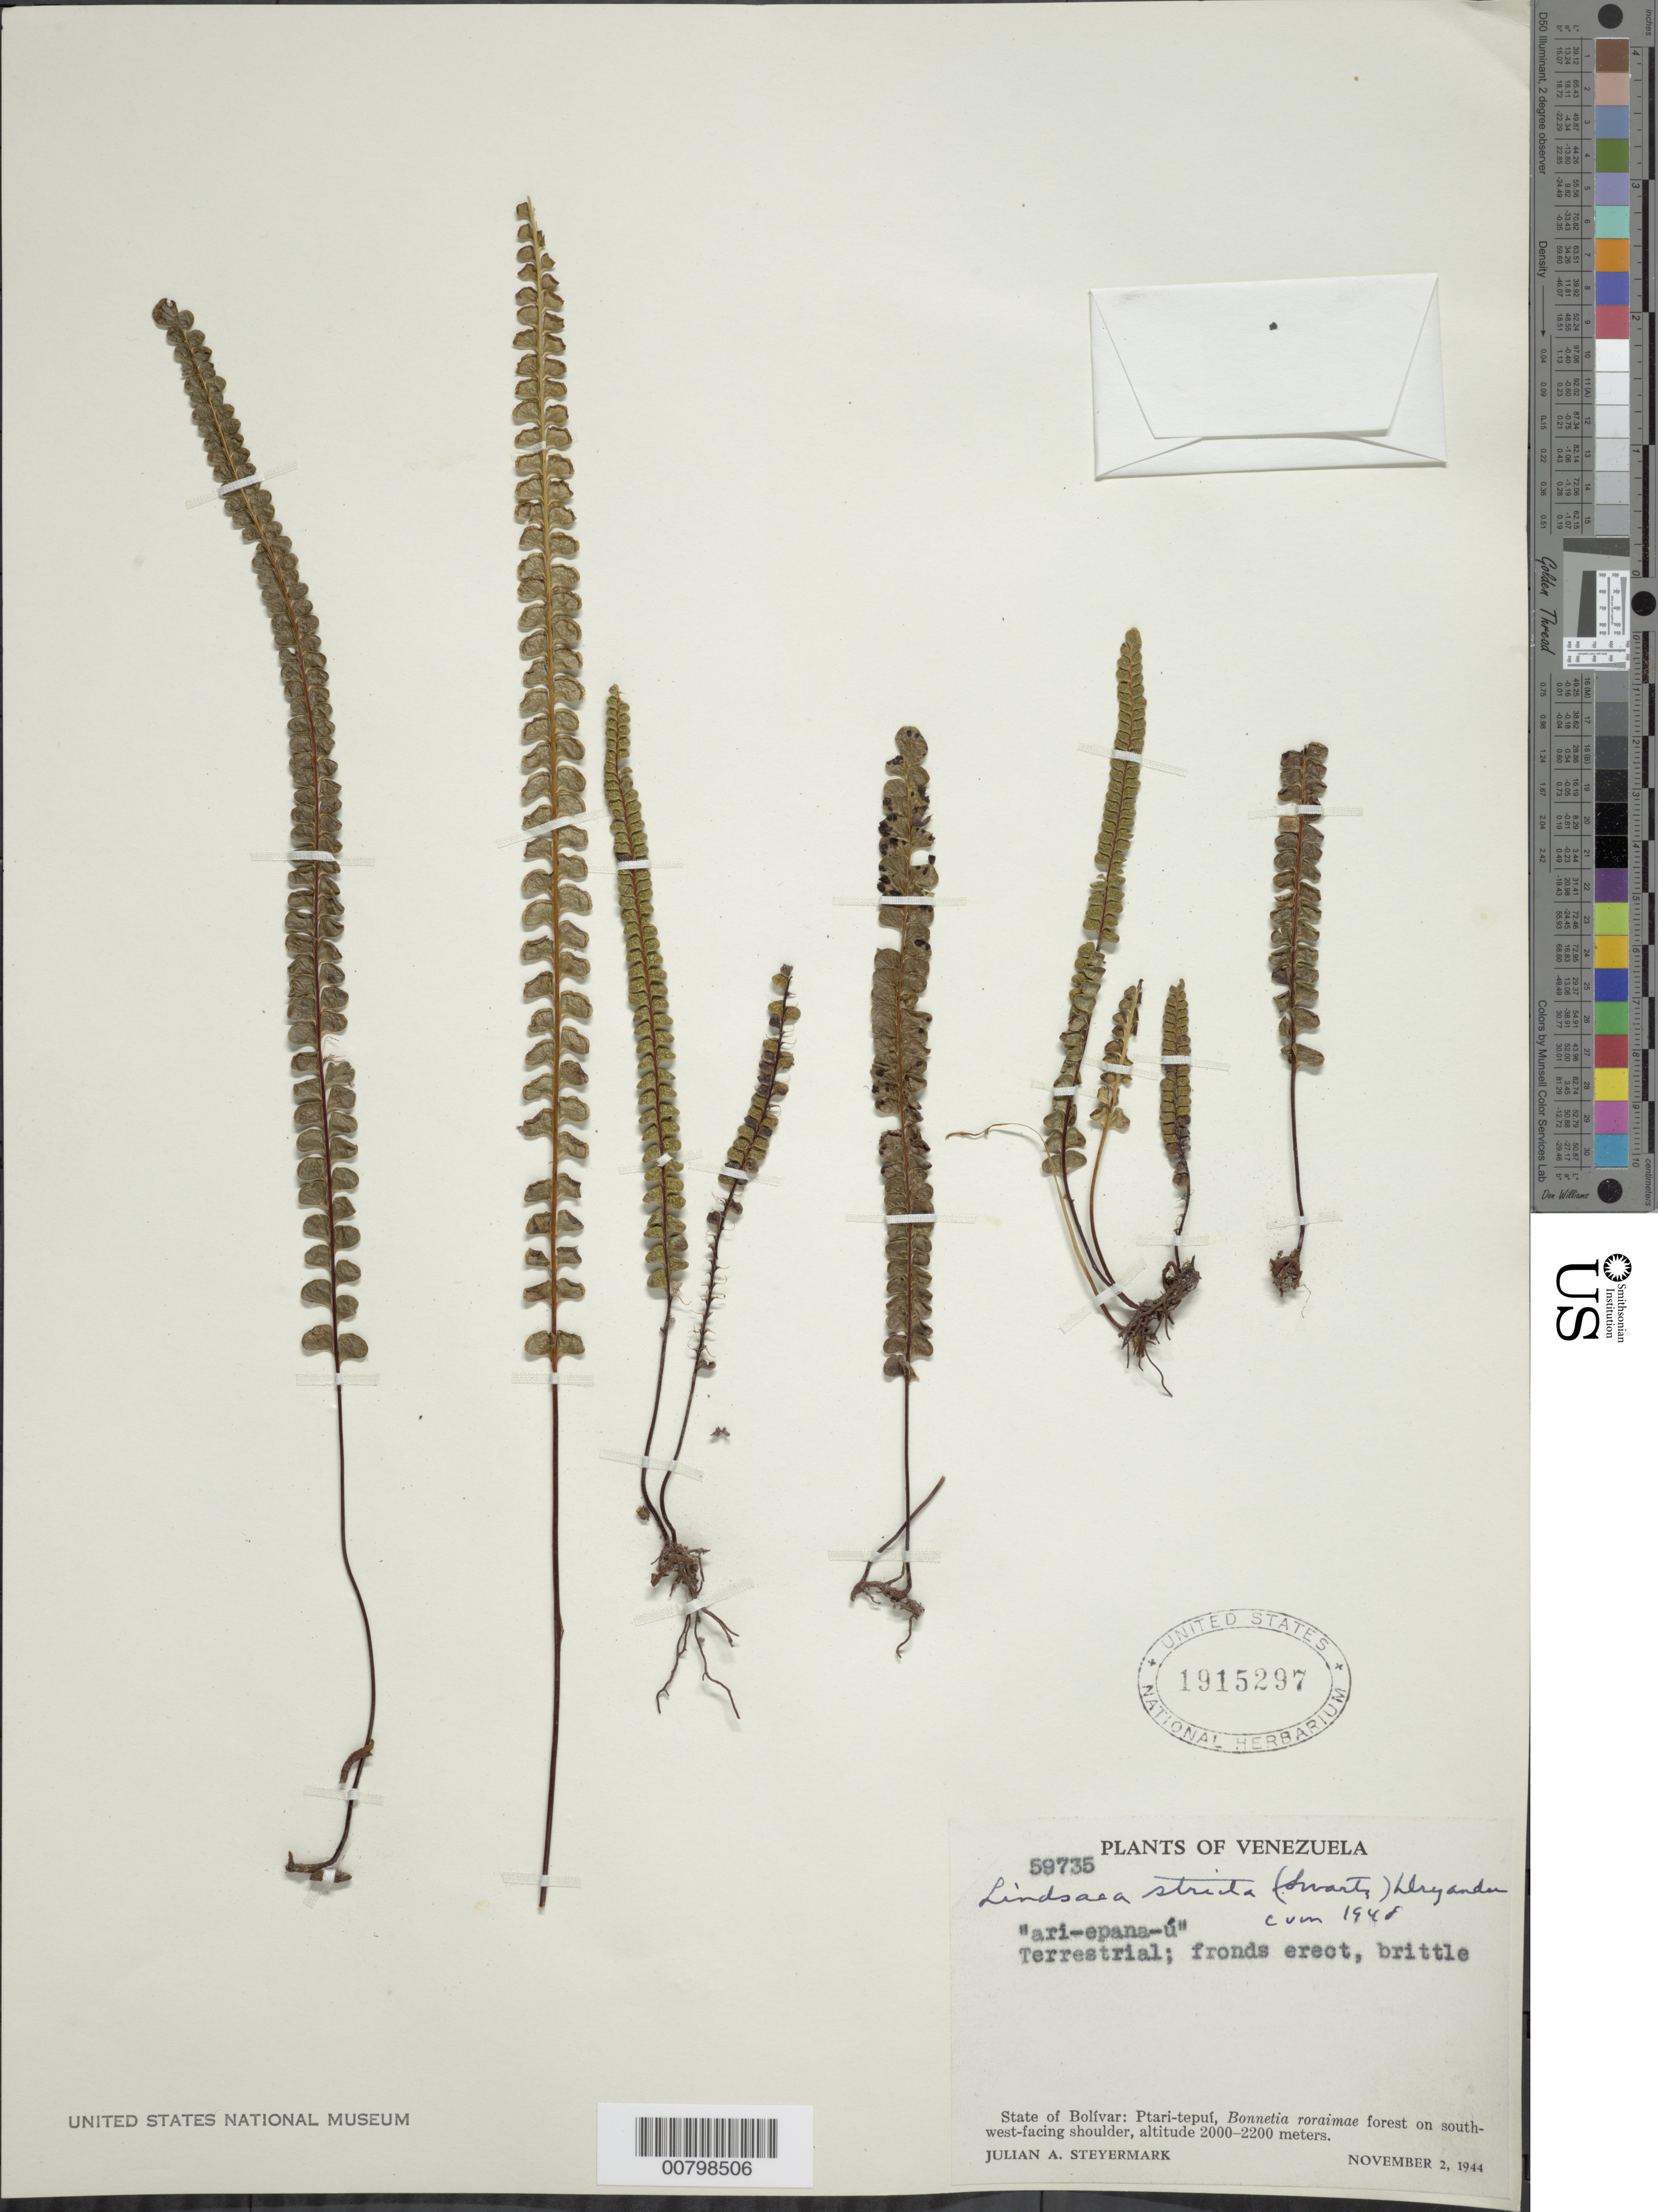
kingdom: Plantae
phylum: Tracheophyta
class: Polypodiopsida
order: Polypodiales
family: Lindsaeaceae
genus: Lindsaea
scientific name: Lindsaea stricta f. stricta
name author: (Sw.) Dryand.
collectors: J. Steyermark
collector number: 59735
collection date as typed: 2-Nov-44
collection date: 1944-11-02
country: Venezuela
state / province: Bolívar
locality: Ptari-tepuí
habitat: Bonnetia roraimae forest on SW facing shoulder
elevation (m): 2000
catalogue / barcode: US 1915297